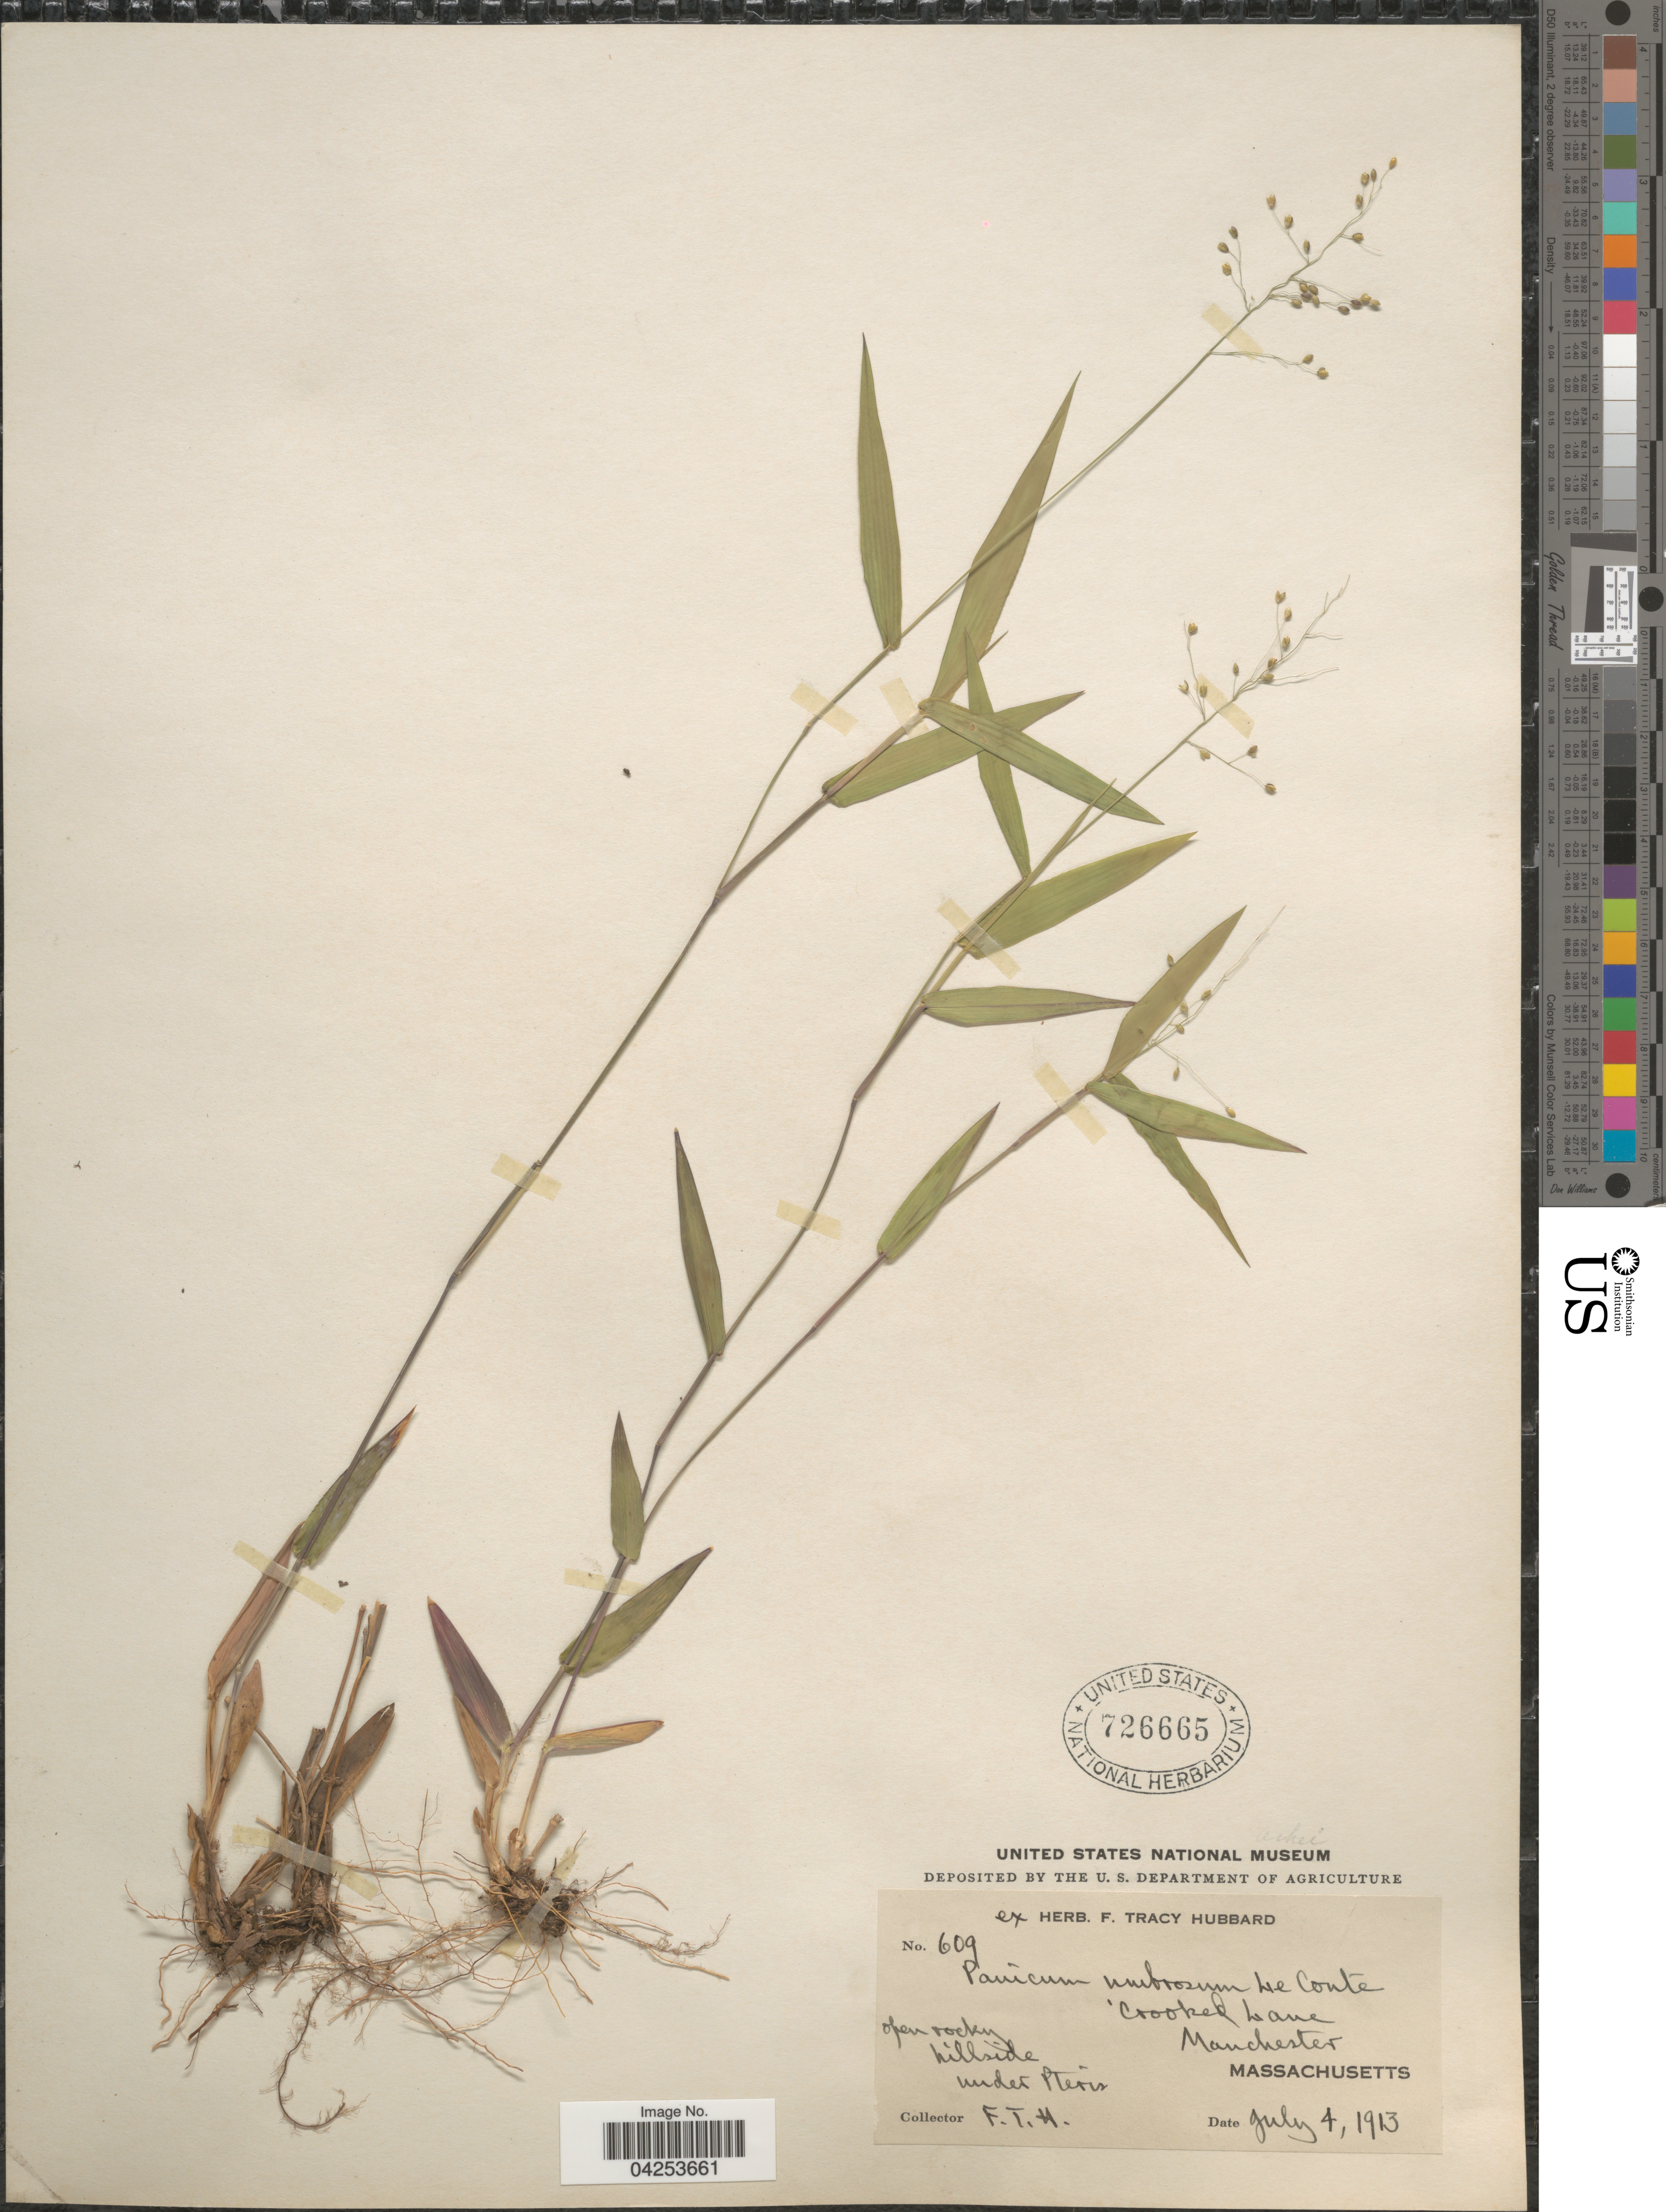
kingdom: Plantae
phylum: Tracheophyta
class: Liliopsida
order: Poales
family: Poaceae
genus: Dichanthelium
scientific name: Dichanthelium commutatum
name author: (Schult.) Gould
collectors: F. T. Hubbard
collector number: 609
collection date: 1913-07-04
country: United States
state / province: Massachusetts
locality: Crooked Lane Manchester. Open rocky hillside under Pteris.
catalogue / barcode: US 726665